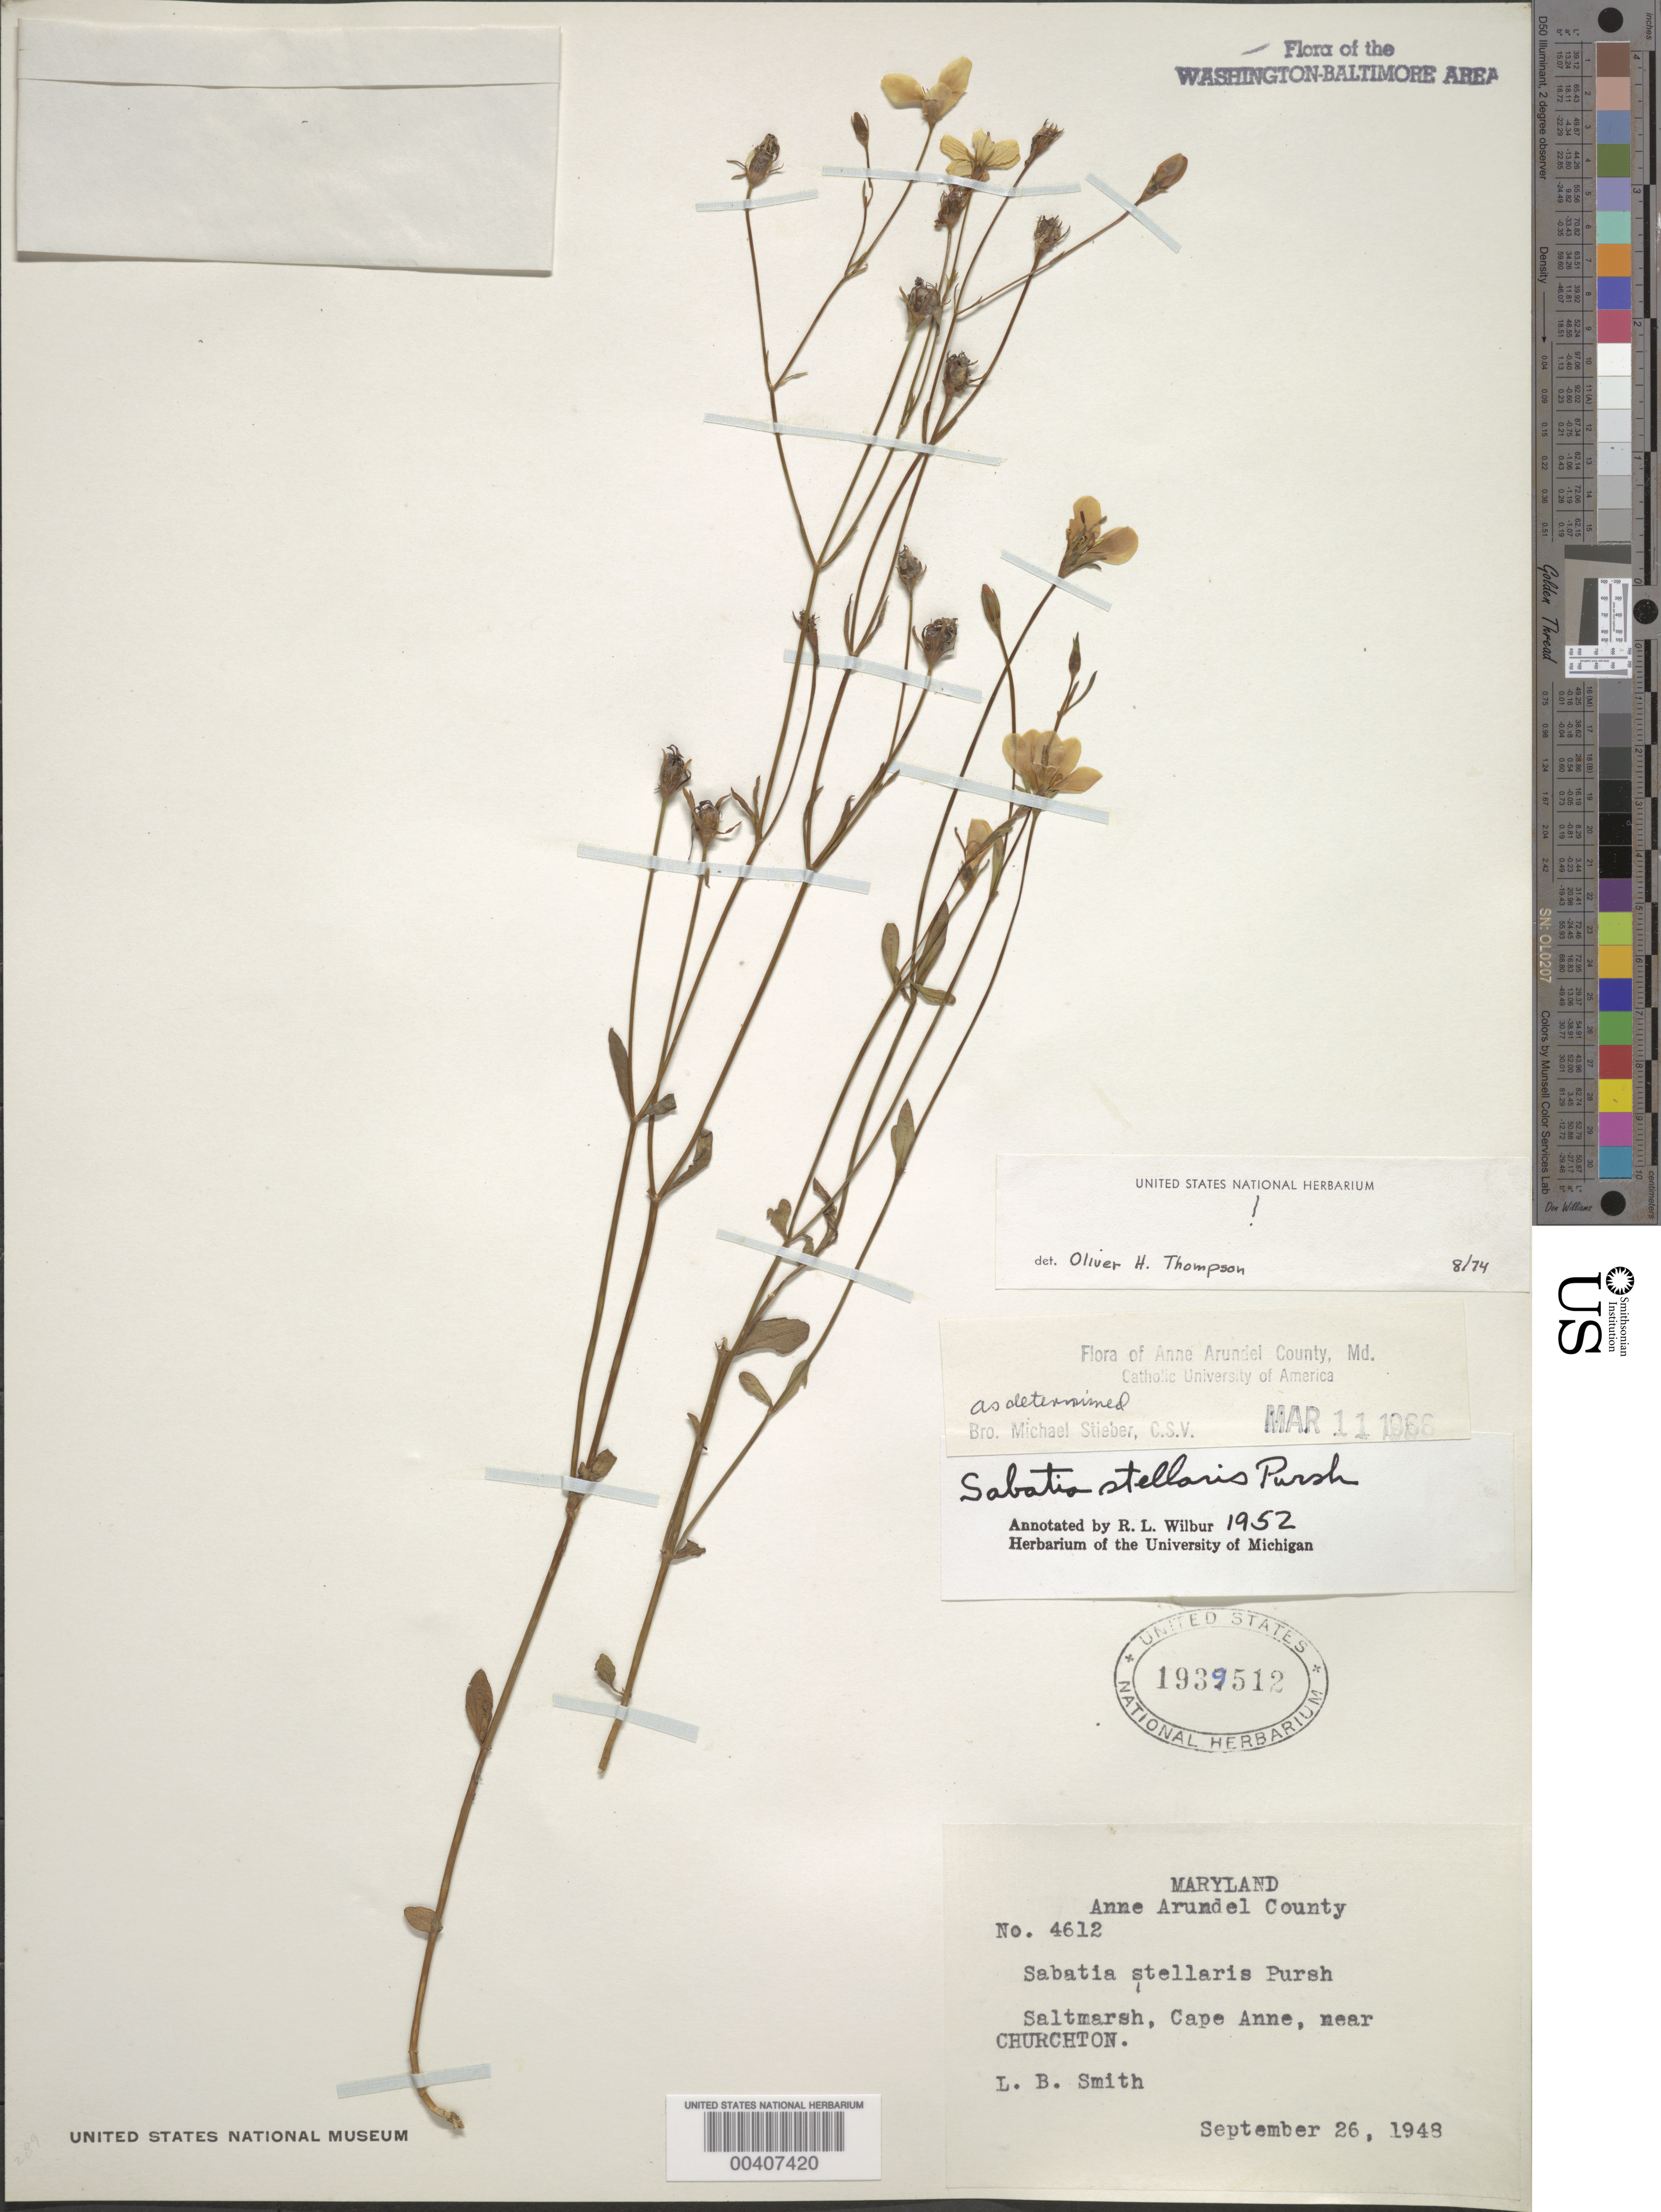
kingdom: Plantae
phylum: Tracheophyta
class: Magnoliopsida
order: Gentianales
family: Gentianaceae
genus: Sabatia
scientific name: Sabatia stellaris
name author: Pursh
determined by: Thompson, O. H.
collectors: L. Smith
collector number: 4612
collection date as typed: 26 Sep 1948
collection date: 1948-09-26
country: United States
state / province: Maryland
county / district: Anne Arundel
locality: Cape Anne, near Churchton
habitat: Saltmarsh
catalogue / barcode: US 1939512